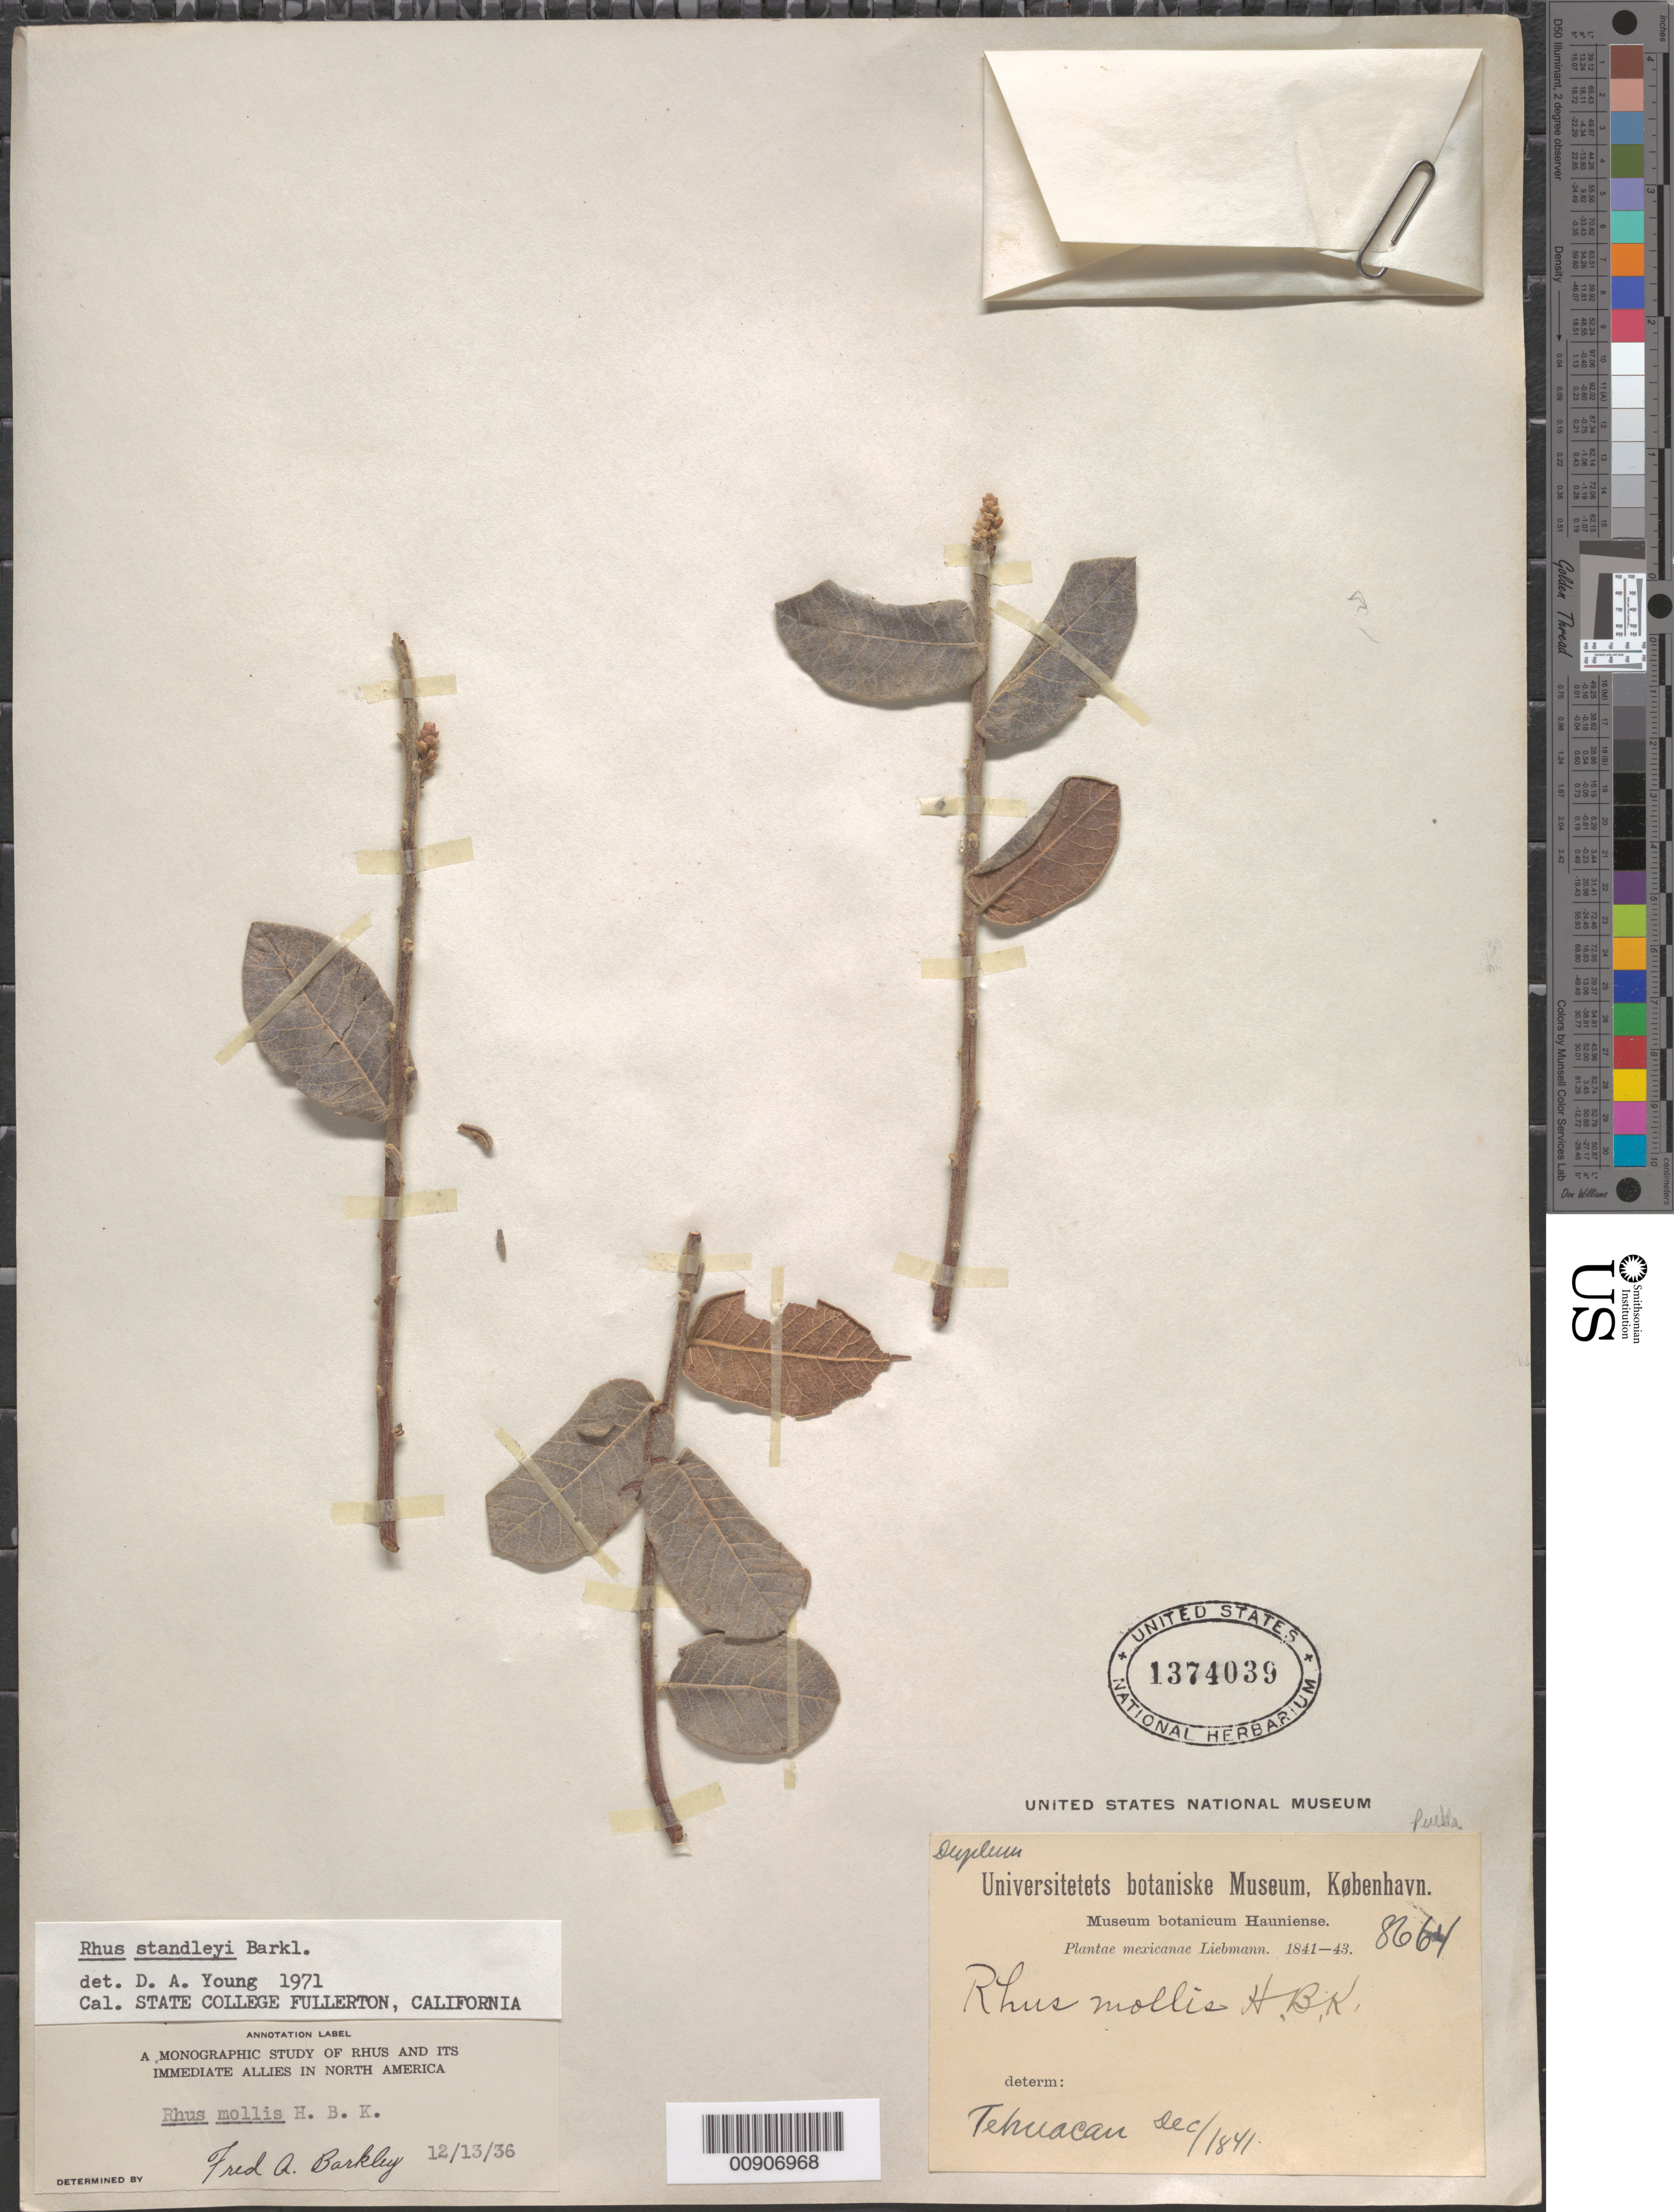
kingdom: Plantae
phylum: Tracheophyta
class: Magnoliopsida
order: Sapindales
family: Anacardiaceae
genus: Rhus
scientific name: Rhus standleyi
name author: F.A. Barkley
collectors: F. M. Liebmann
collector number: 8664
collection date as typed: Dec 1841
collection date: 1841-12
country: Mexico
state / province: Puebla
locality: Tehuacan.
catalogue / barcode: US 1374039